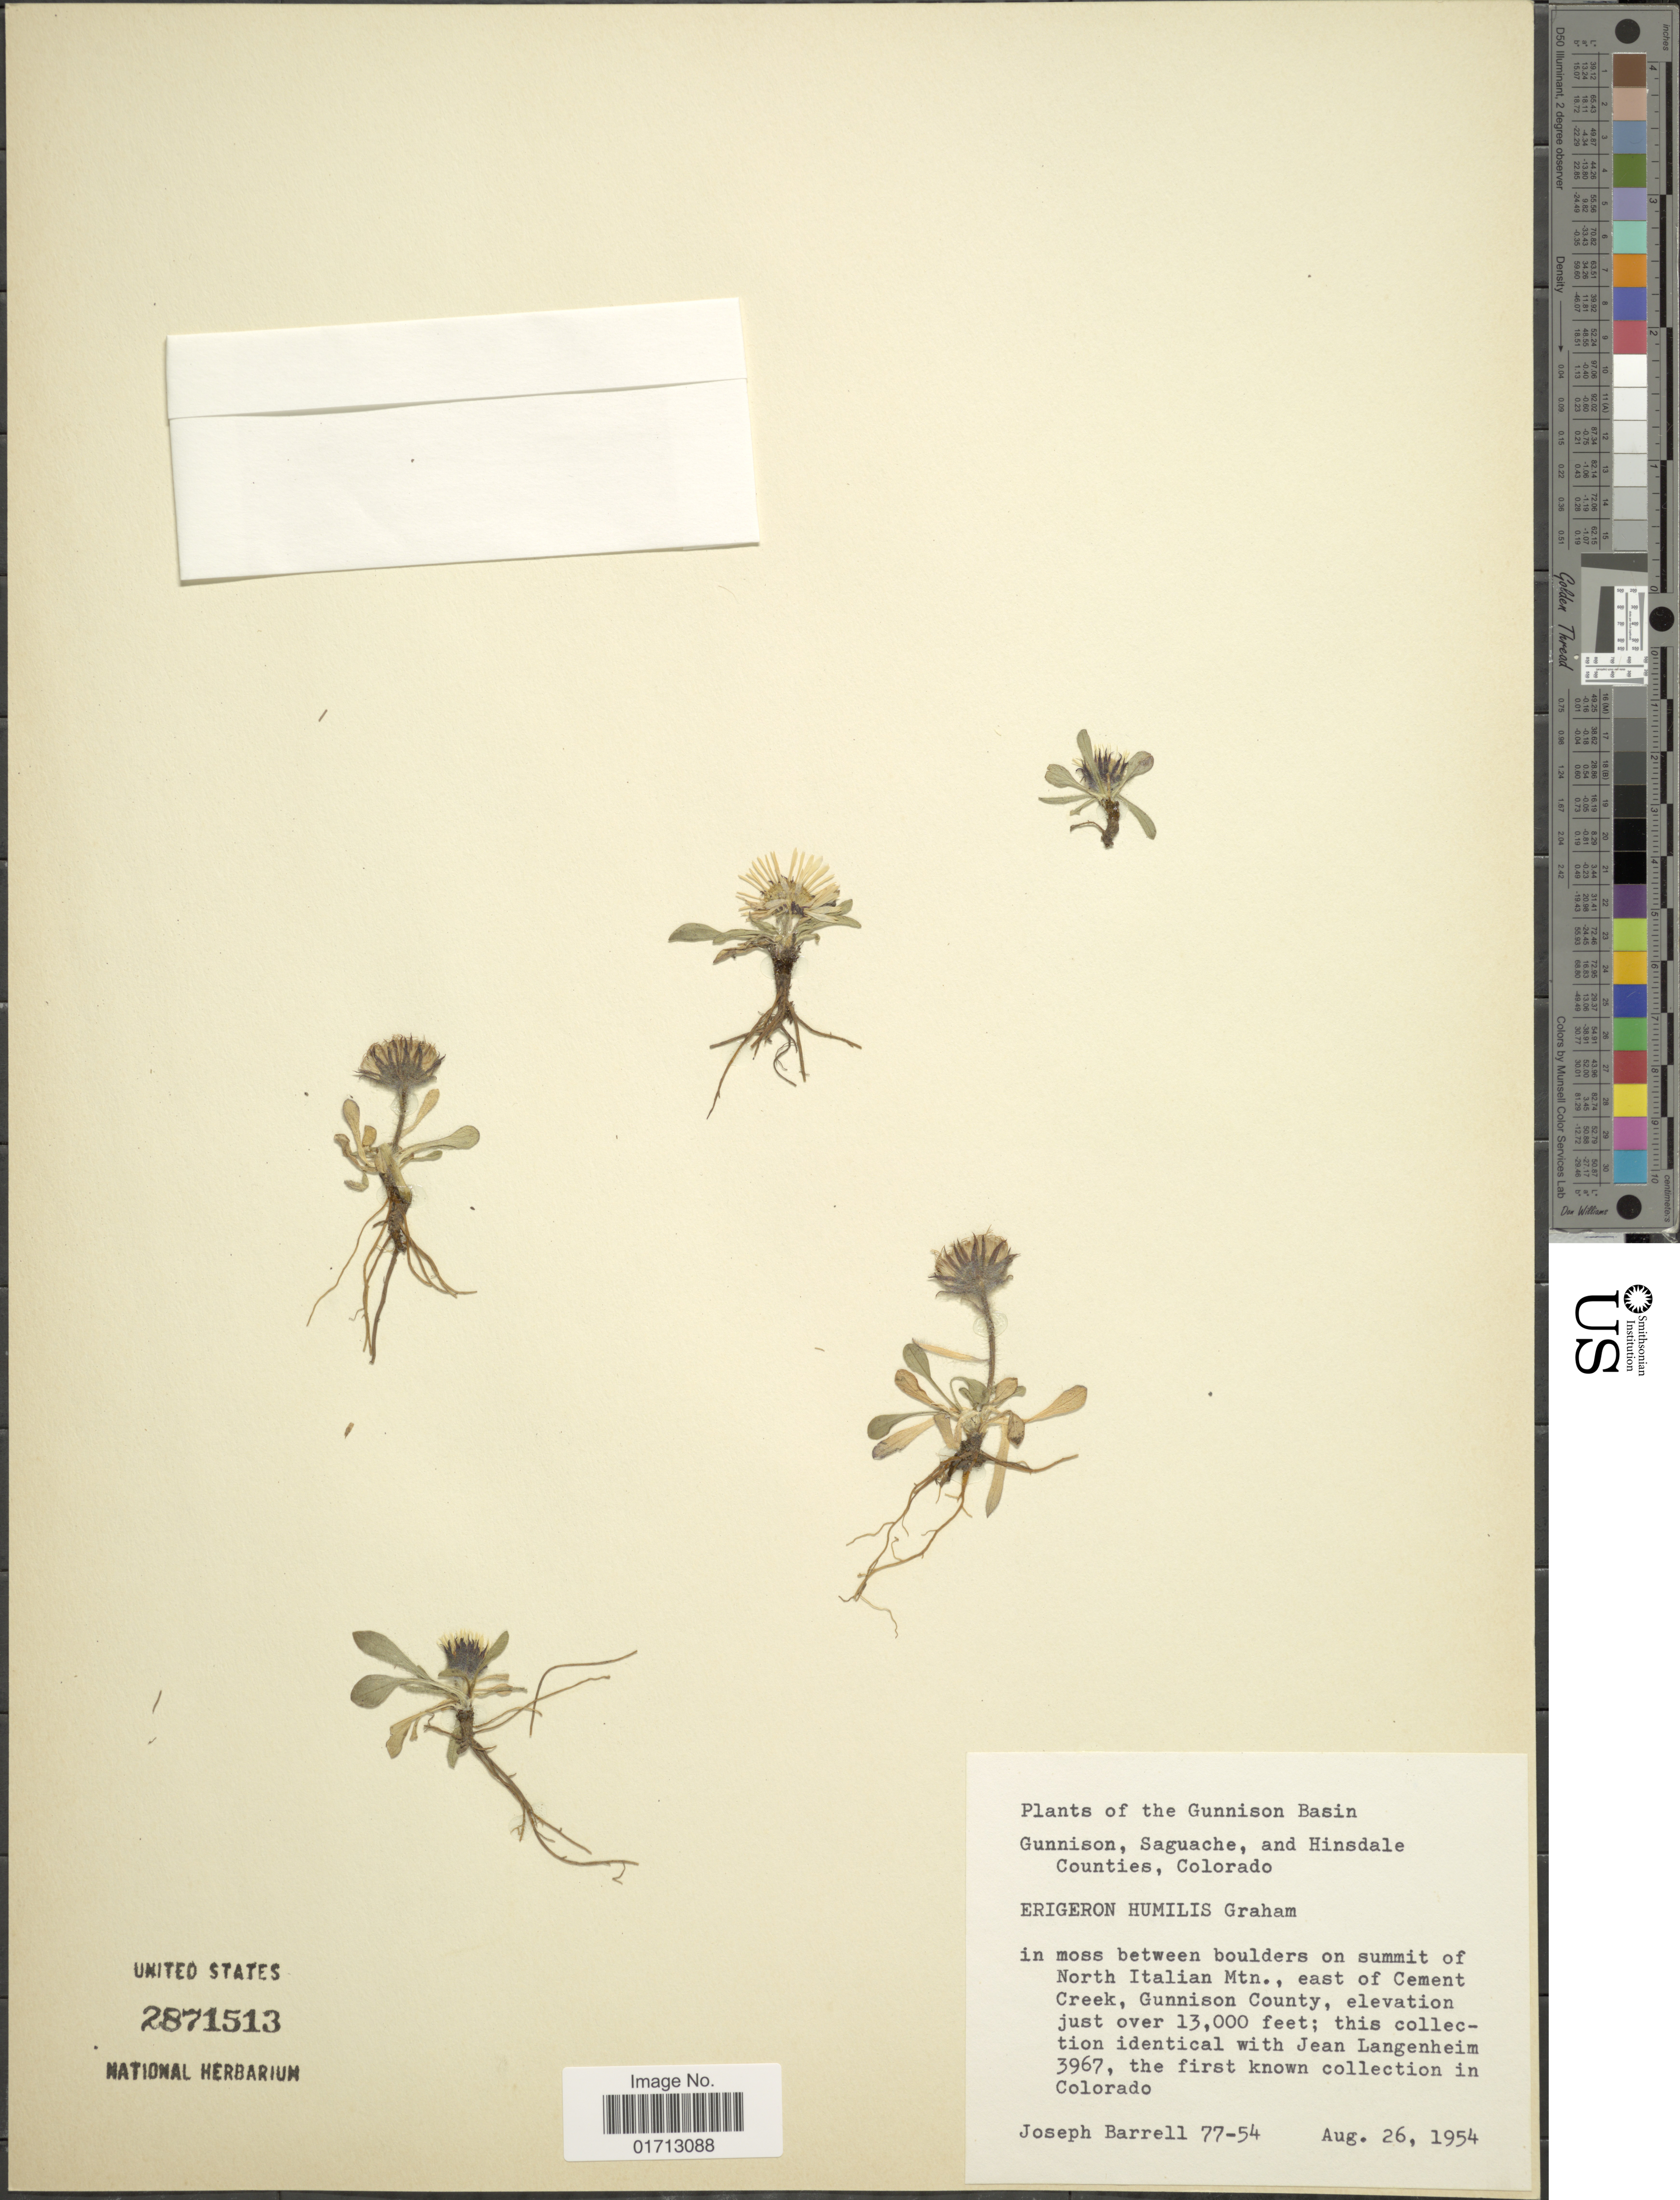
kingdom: Plantae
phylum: Tracheophyta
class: Magnoliopsida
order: Asterales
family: Asteraceae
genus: Erigeron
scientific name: Erigeron humilis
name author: Graham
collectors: J. Barrell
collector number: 77-51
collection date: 1954-08-26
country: United States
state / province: Colorado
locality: The Gunnison Basin Gunnison, Saguache, and Hinsdale Counties, on summit of North Italian Mtn., east of Cement Creek, Gunnison County.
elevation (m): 3962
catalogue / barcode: US 2871513